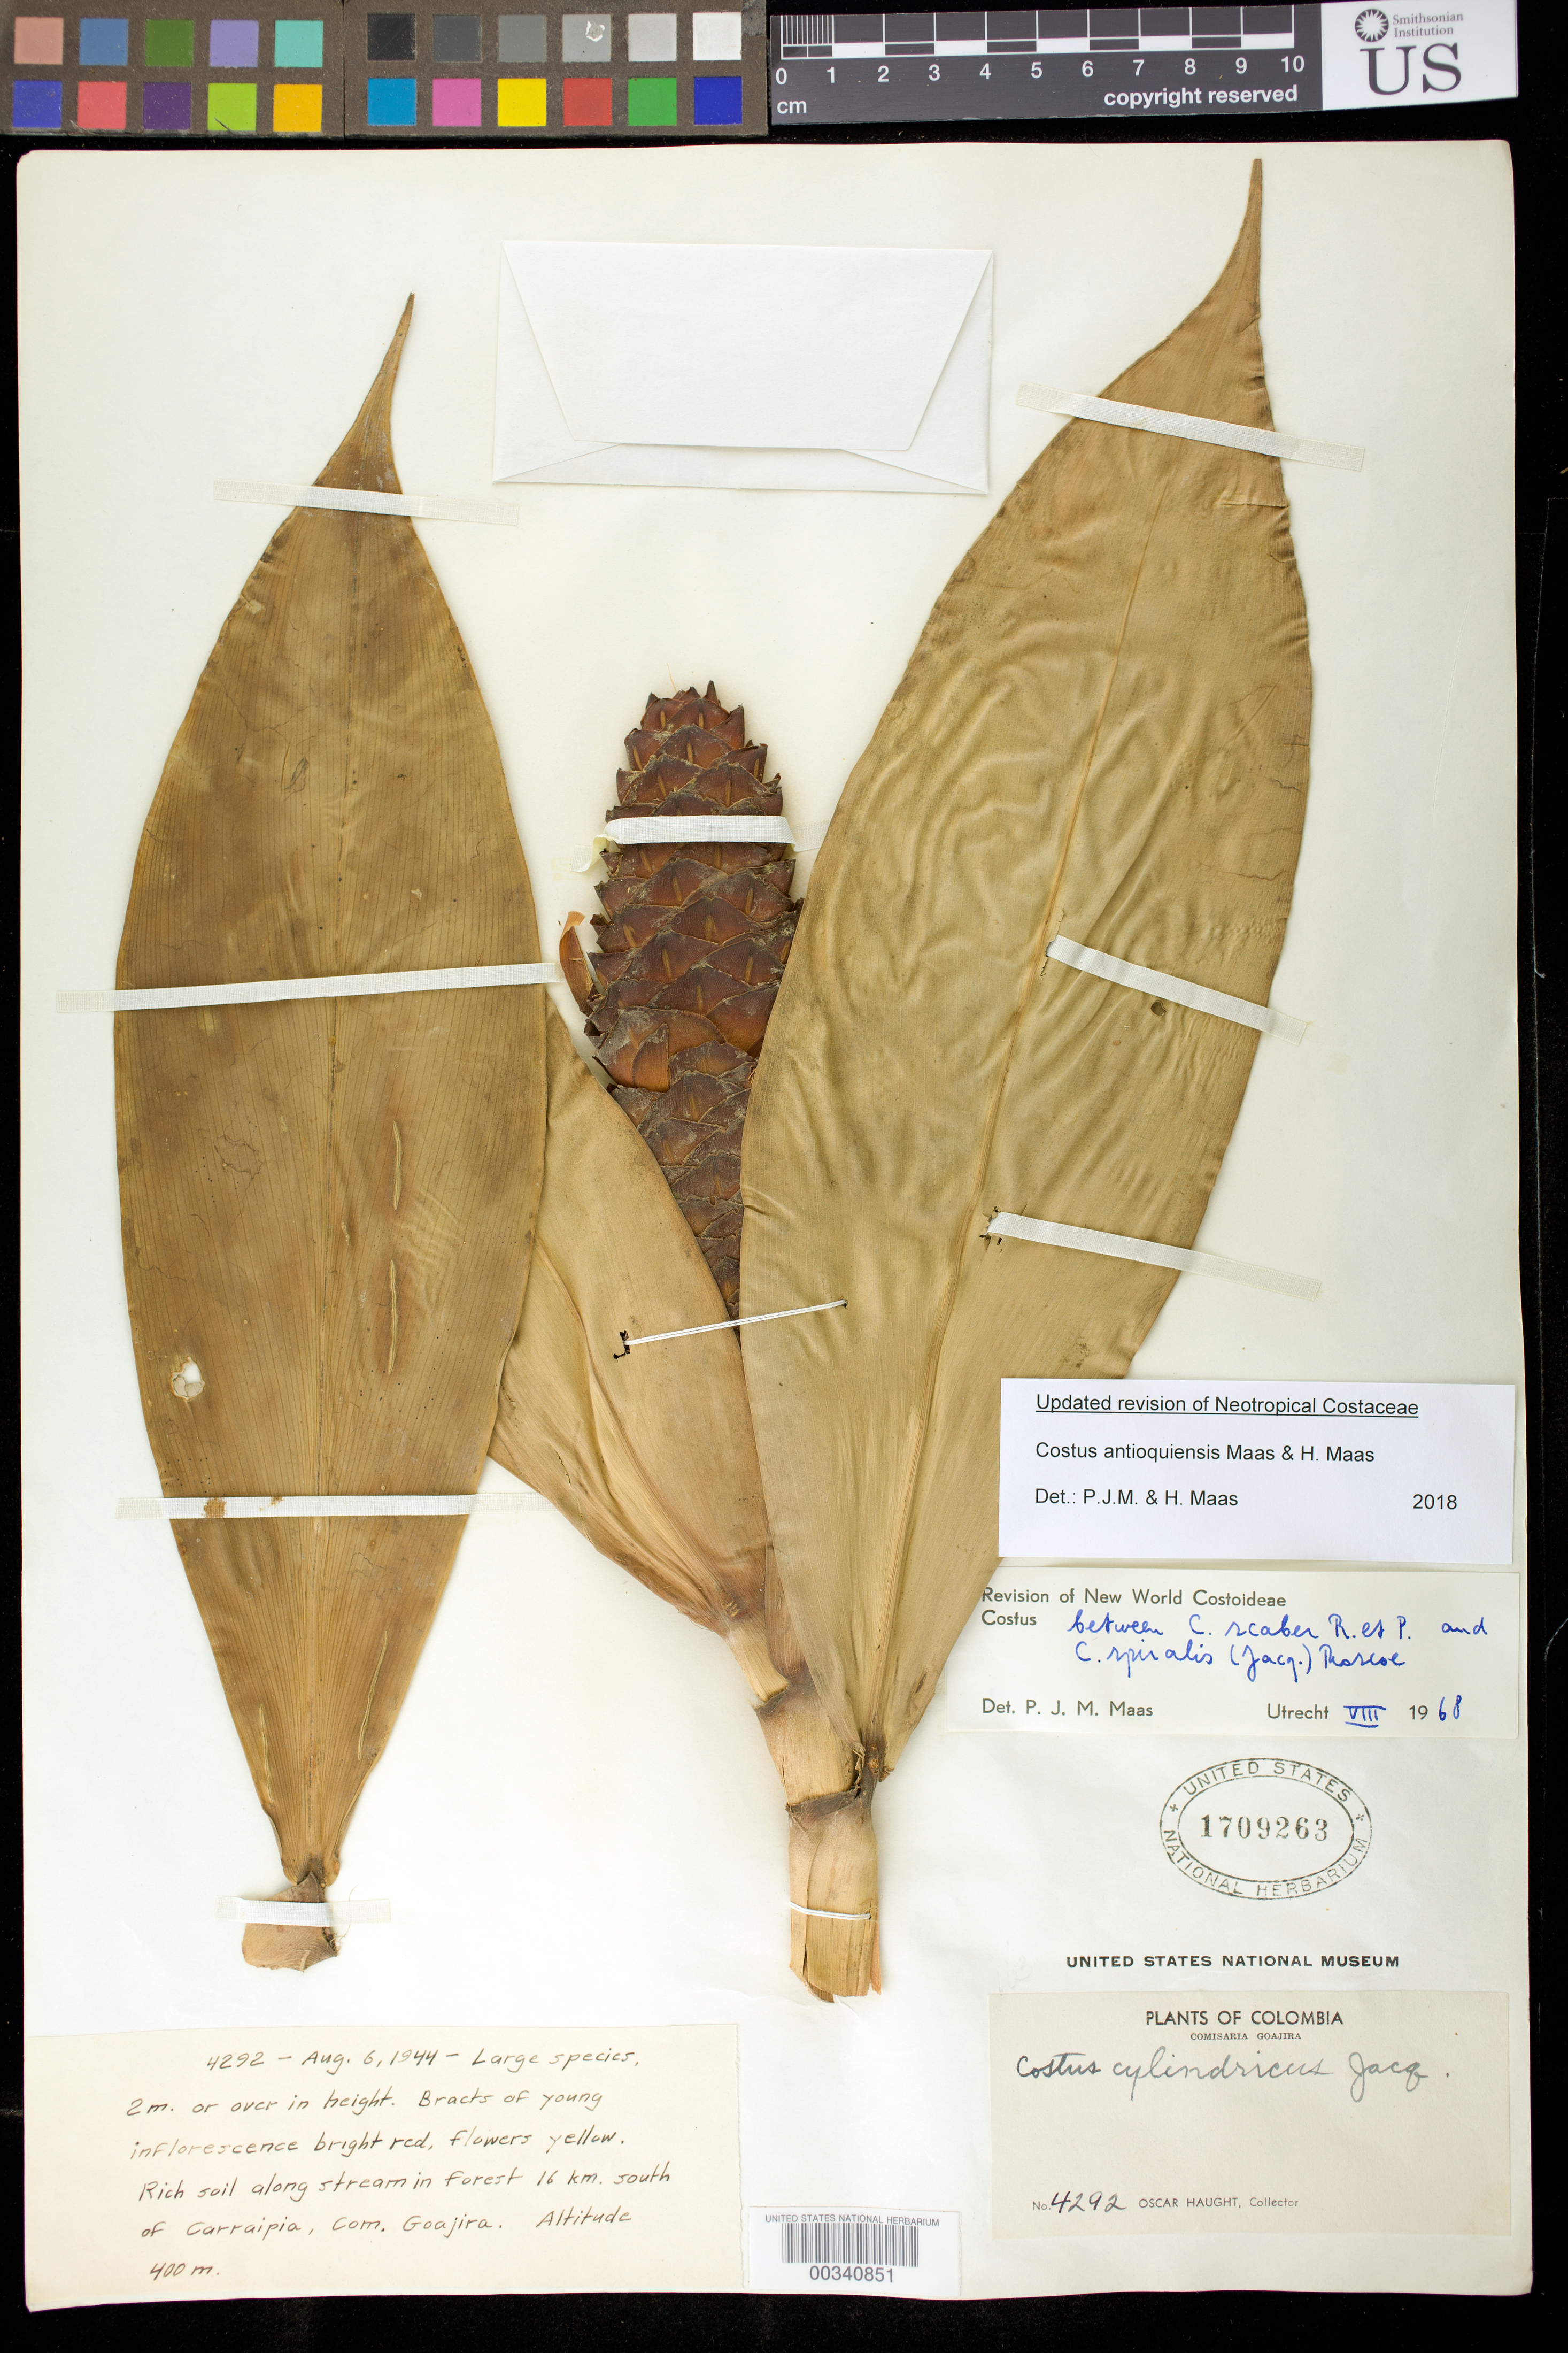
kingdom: Plantae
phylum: Tracheophyta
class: Liliopsida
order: Zingiberales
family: Costaceae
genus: Costus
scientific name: Costus antioquiensis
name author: Maas & H. Maas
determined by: Maas, Paul J.; Maas, H.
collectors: O. L. Haught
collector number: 4292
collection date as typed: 06 Aug 1944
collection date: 1944-08-06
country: Colombia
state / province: La Guajira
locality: Along stream in forest 16 km S of Carraipia, com. Guajira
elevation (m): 400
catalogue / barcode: US 1709263